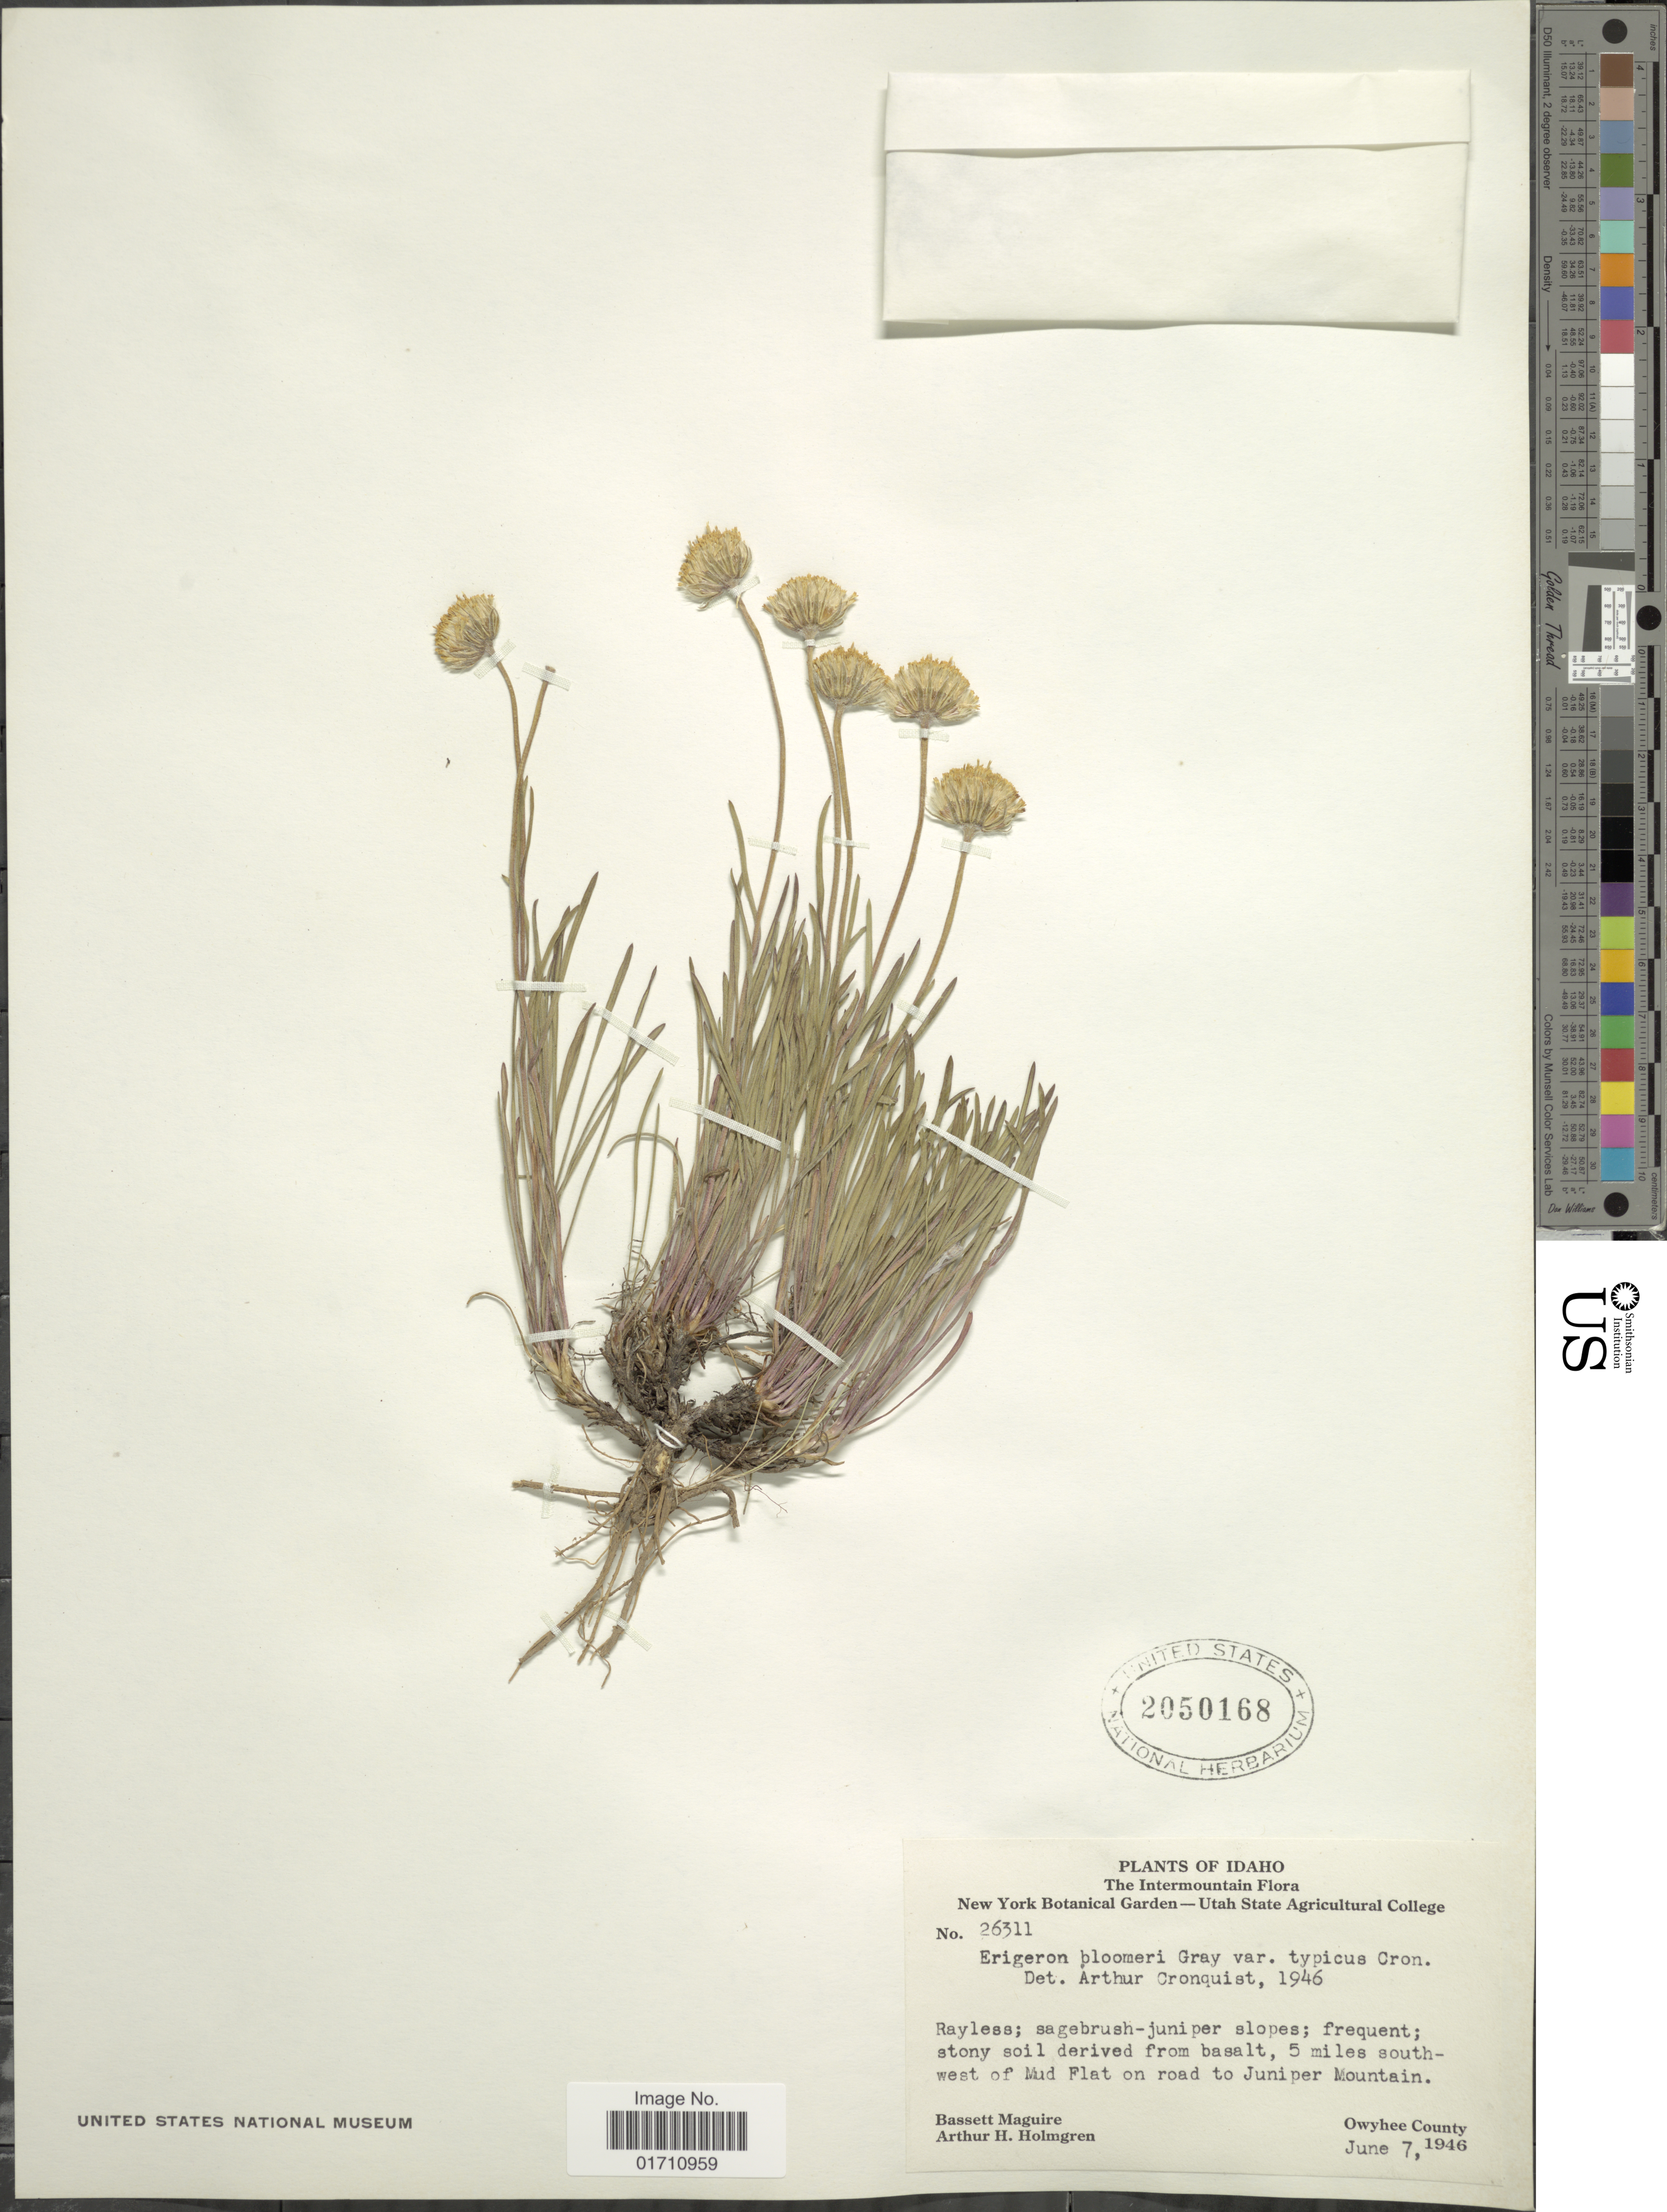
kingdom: Plantae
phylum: Tracheophyta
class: Magnoliopsida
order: Asterales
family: Asteraceae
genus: Erigeron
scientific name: Erigeron bloomeri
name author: A. Gray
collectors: B. Maguire & A. H. Holmgren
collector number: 26311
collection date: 1946-06-07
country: United States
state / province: Idaho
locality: The Intermountain, Rayless; sagebrush-juniper slopes; frequent; stony soil derived from basalt, 5 miles southwest of Mud Flat on road to Juniper Mountain, Owyhee County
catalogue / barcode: US 2050168